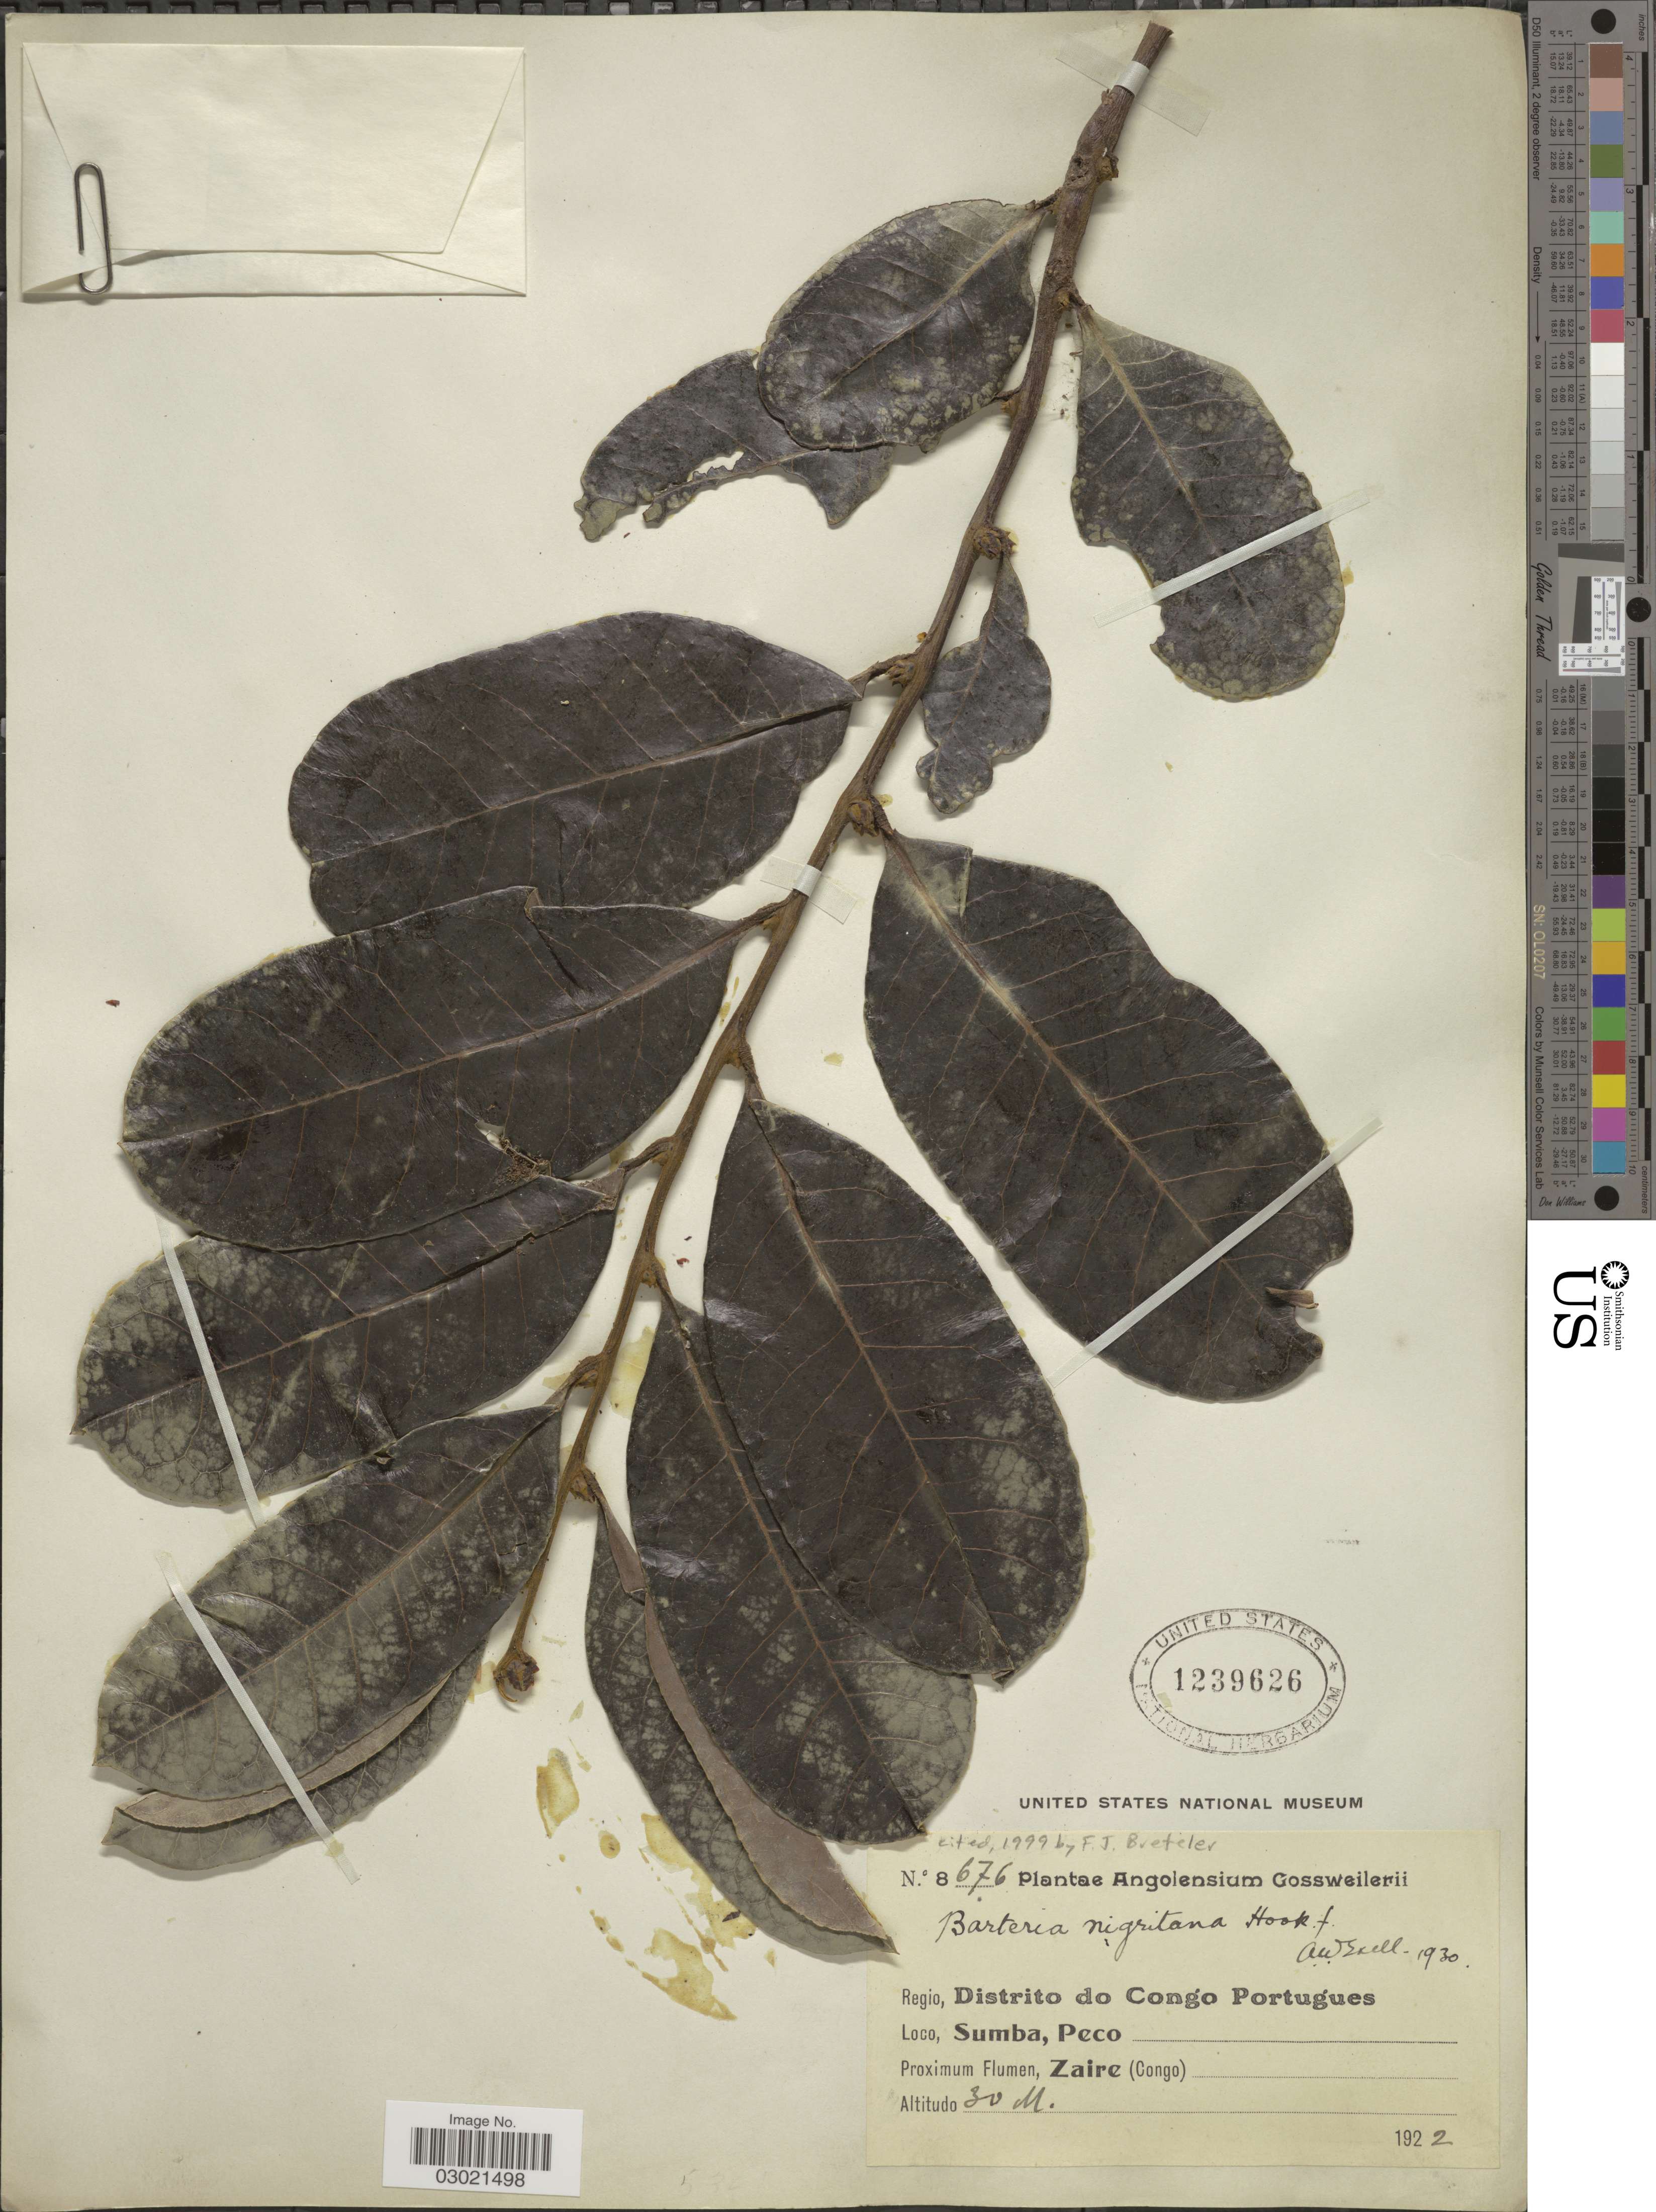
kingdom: Plantae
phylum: Tracheophyta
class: Magnoliopsida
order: Malpighiales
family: Passifloraceae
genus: Barteria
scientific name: Barteria nigritana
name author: Hook. f.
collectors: -. Gossweiler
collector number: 8676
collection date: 1922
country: Angola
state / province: Zaire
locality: Regio, Distrito do Congo Portugues. Sumba, Peco. Zaire (Congo).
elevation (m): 30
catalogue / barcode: US 1239626